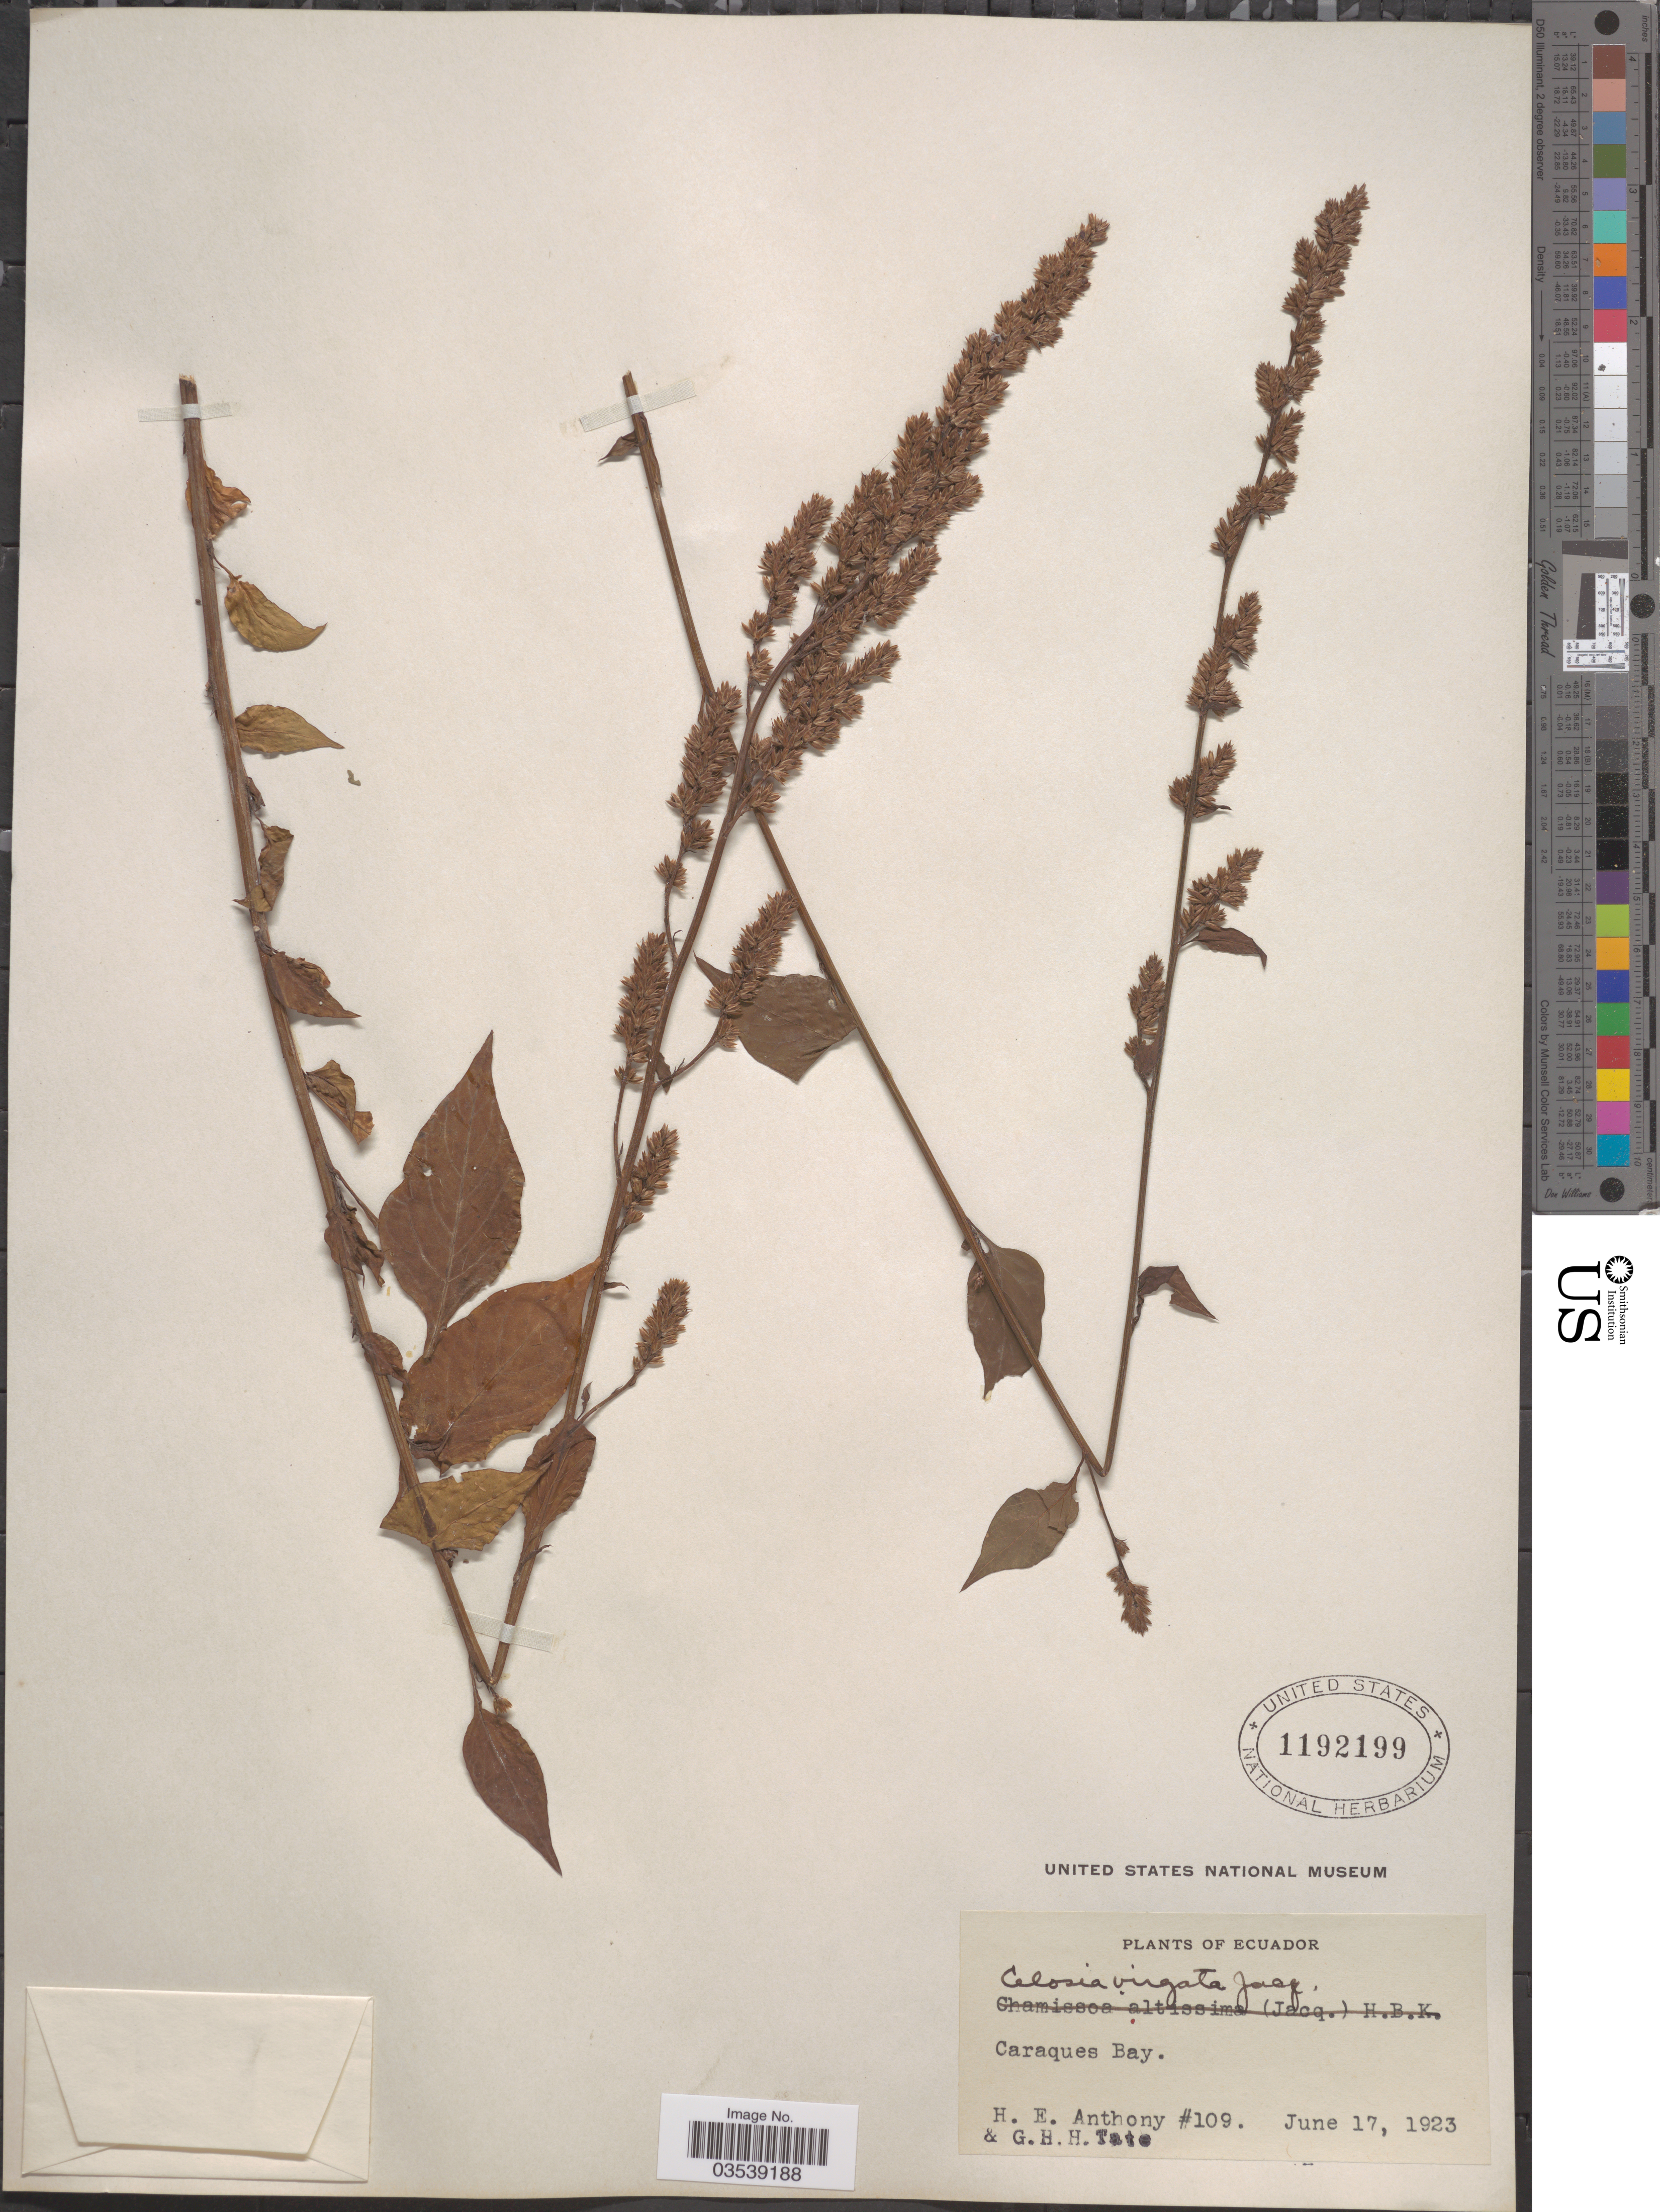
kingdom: Plantae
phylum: Tracheophyta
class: Magnoliopsida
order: Caryophyllales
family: Amaranthaceae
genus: Celosia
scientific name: Celosia virgata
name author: Jacq.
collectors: H. E. Anthony & G. H. H.Tate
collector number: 109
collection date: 1923-06-17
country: Ecuador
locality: Caraques Bay.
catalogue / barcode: US 1192199